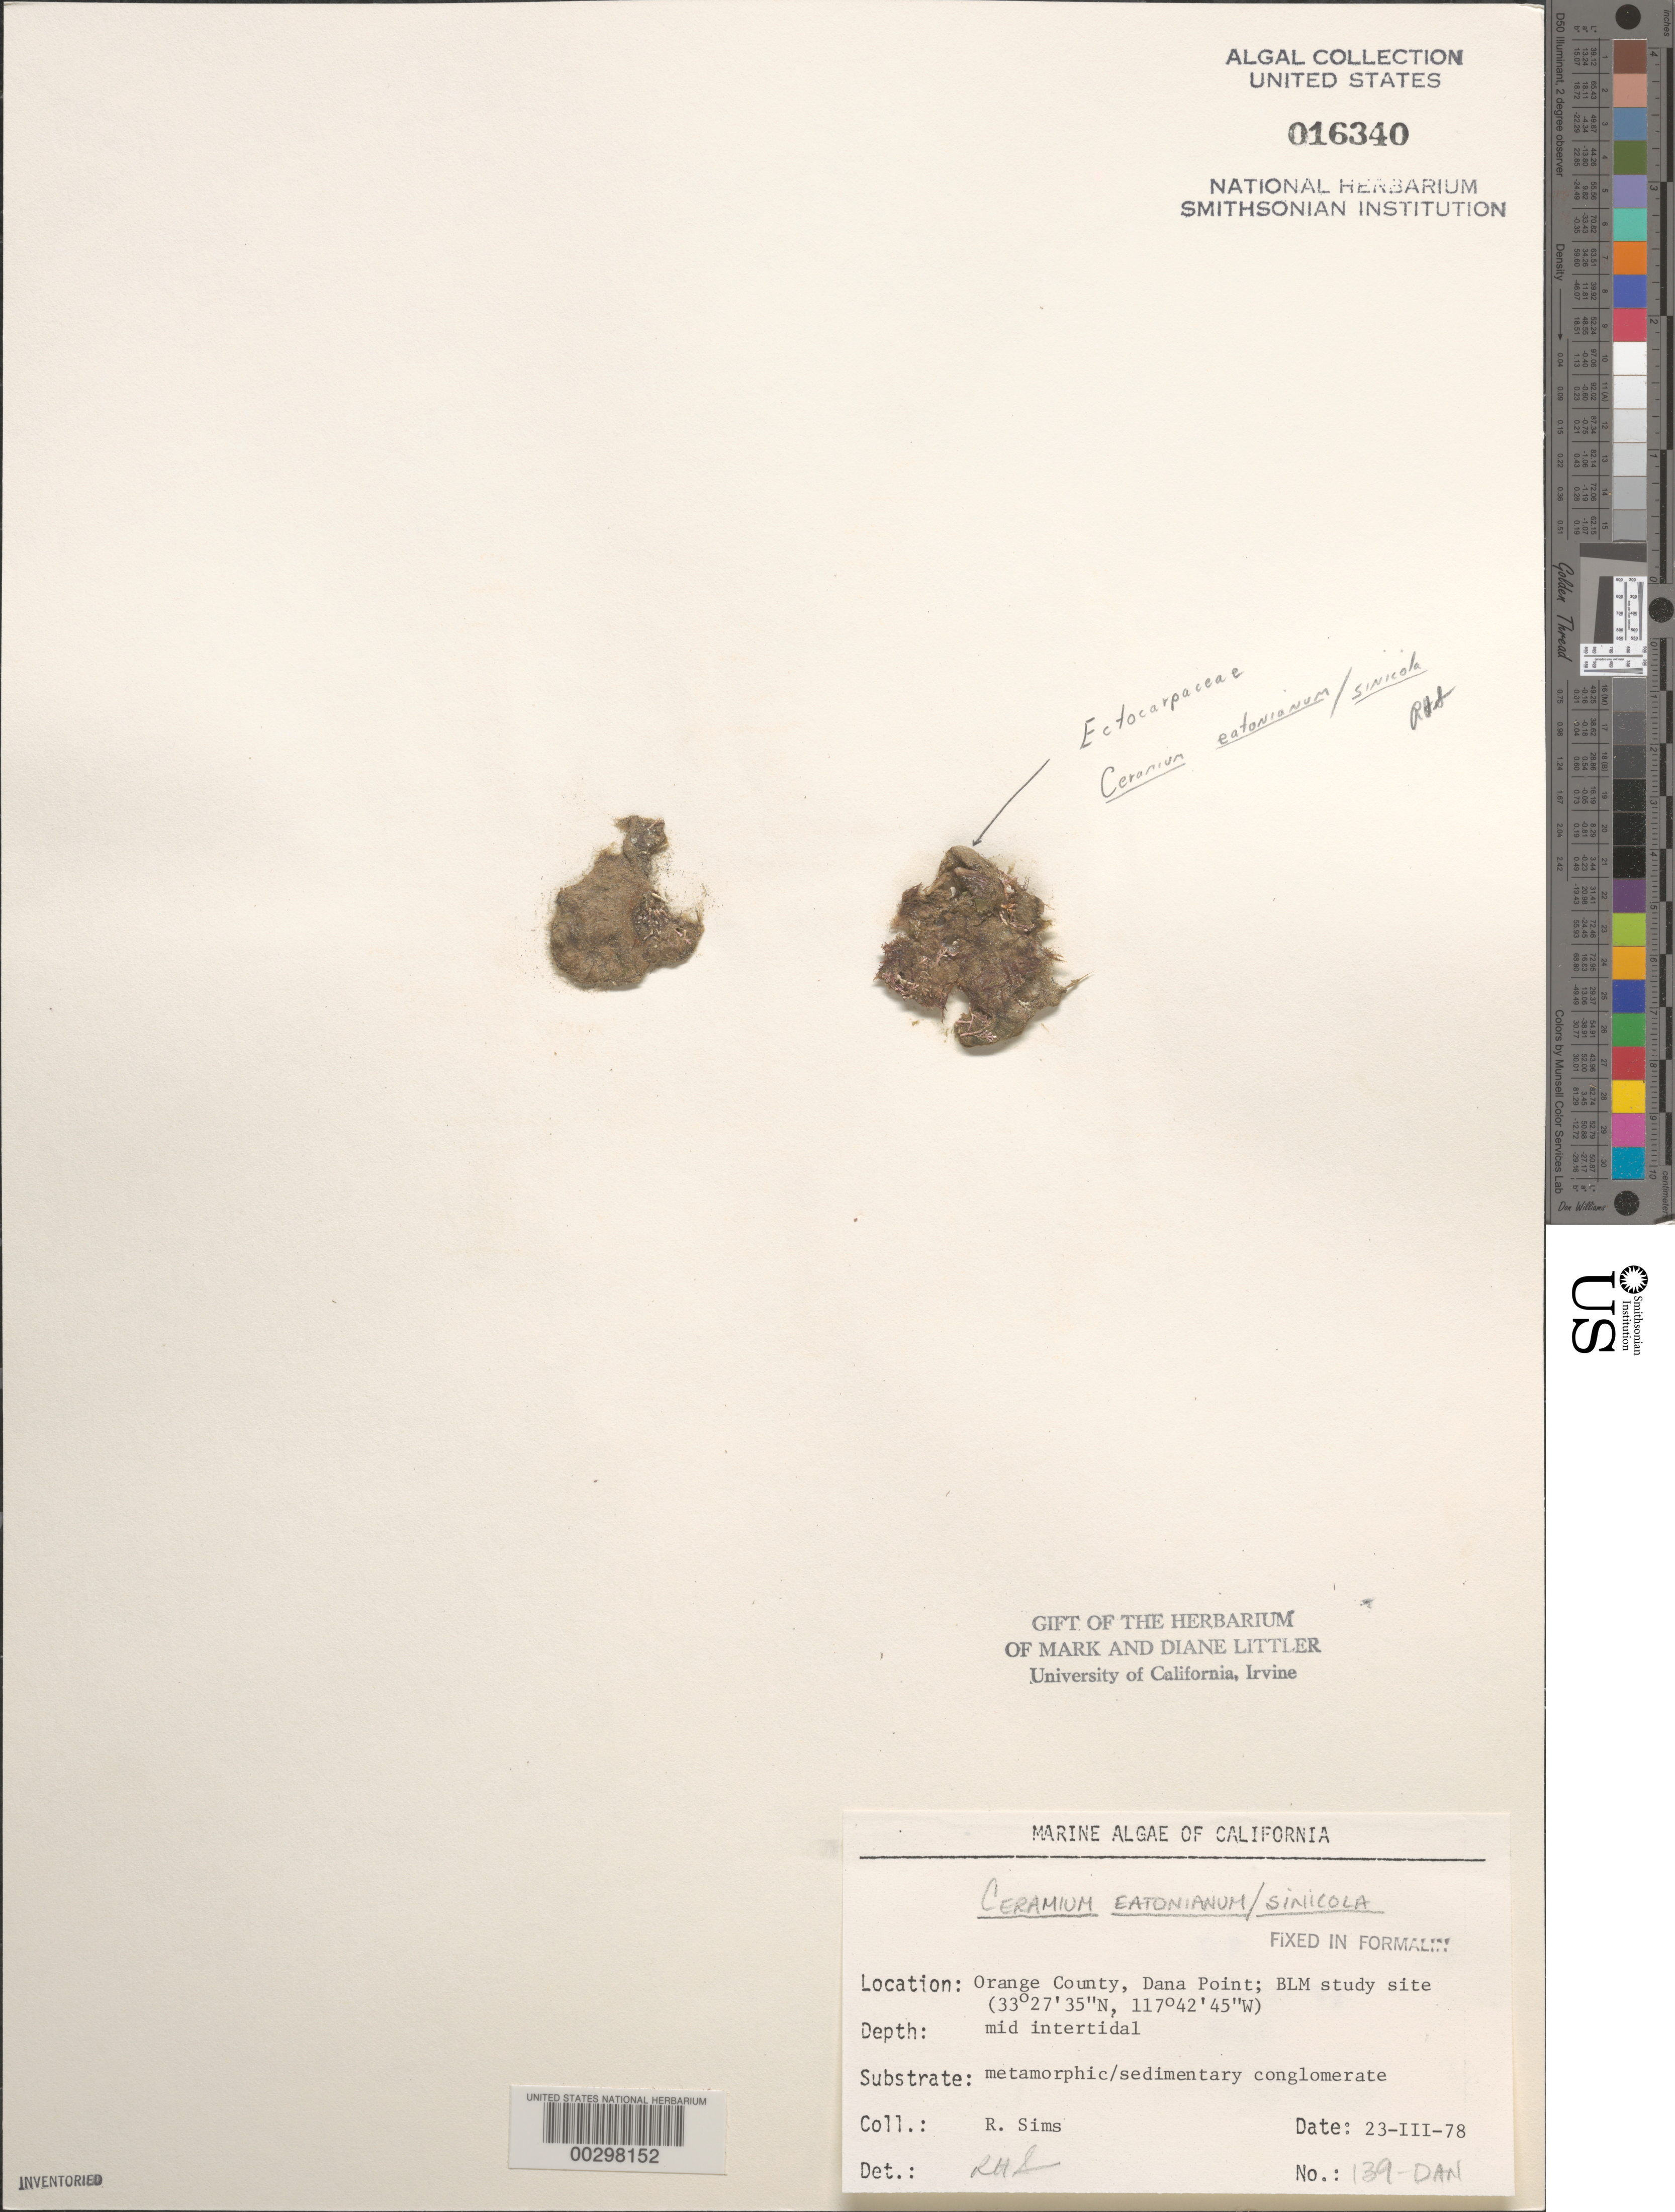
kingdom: Plantae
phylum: Rhodophyta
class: Florideophyceae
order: Ceramiales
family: Ceramiaceae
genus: Corallophila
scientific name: Corallophila eatoniana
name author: (Farl.) T.O. Cho et al.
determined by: Algae name updating Project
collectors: R. H. Sims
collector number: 139-dan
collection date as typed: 23 Mar 1978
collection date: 1978-03-23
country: United States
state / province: California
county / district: Orange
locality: Dana Point, 1 km north of marina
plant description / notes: BLM-SOCALBIGHT Rocky Intertidal Survey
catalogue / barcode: US 16340